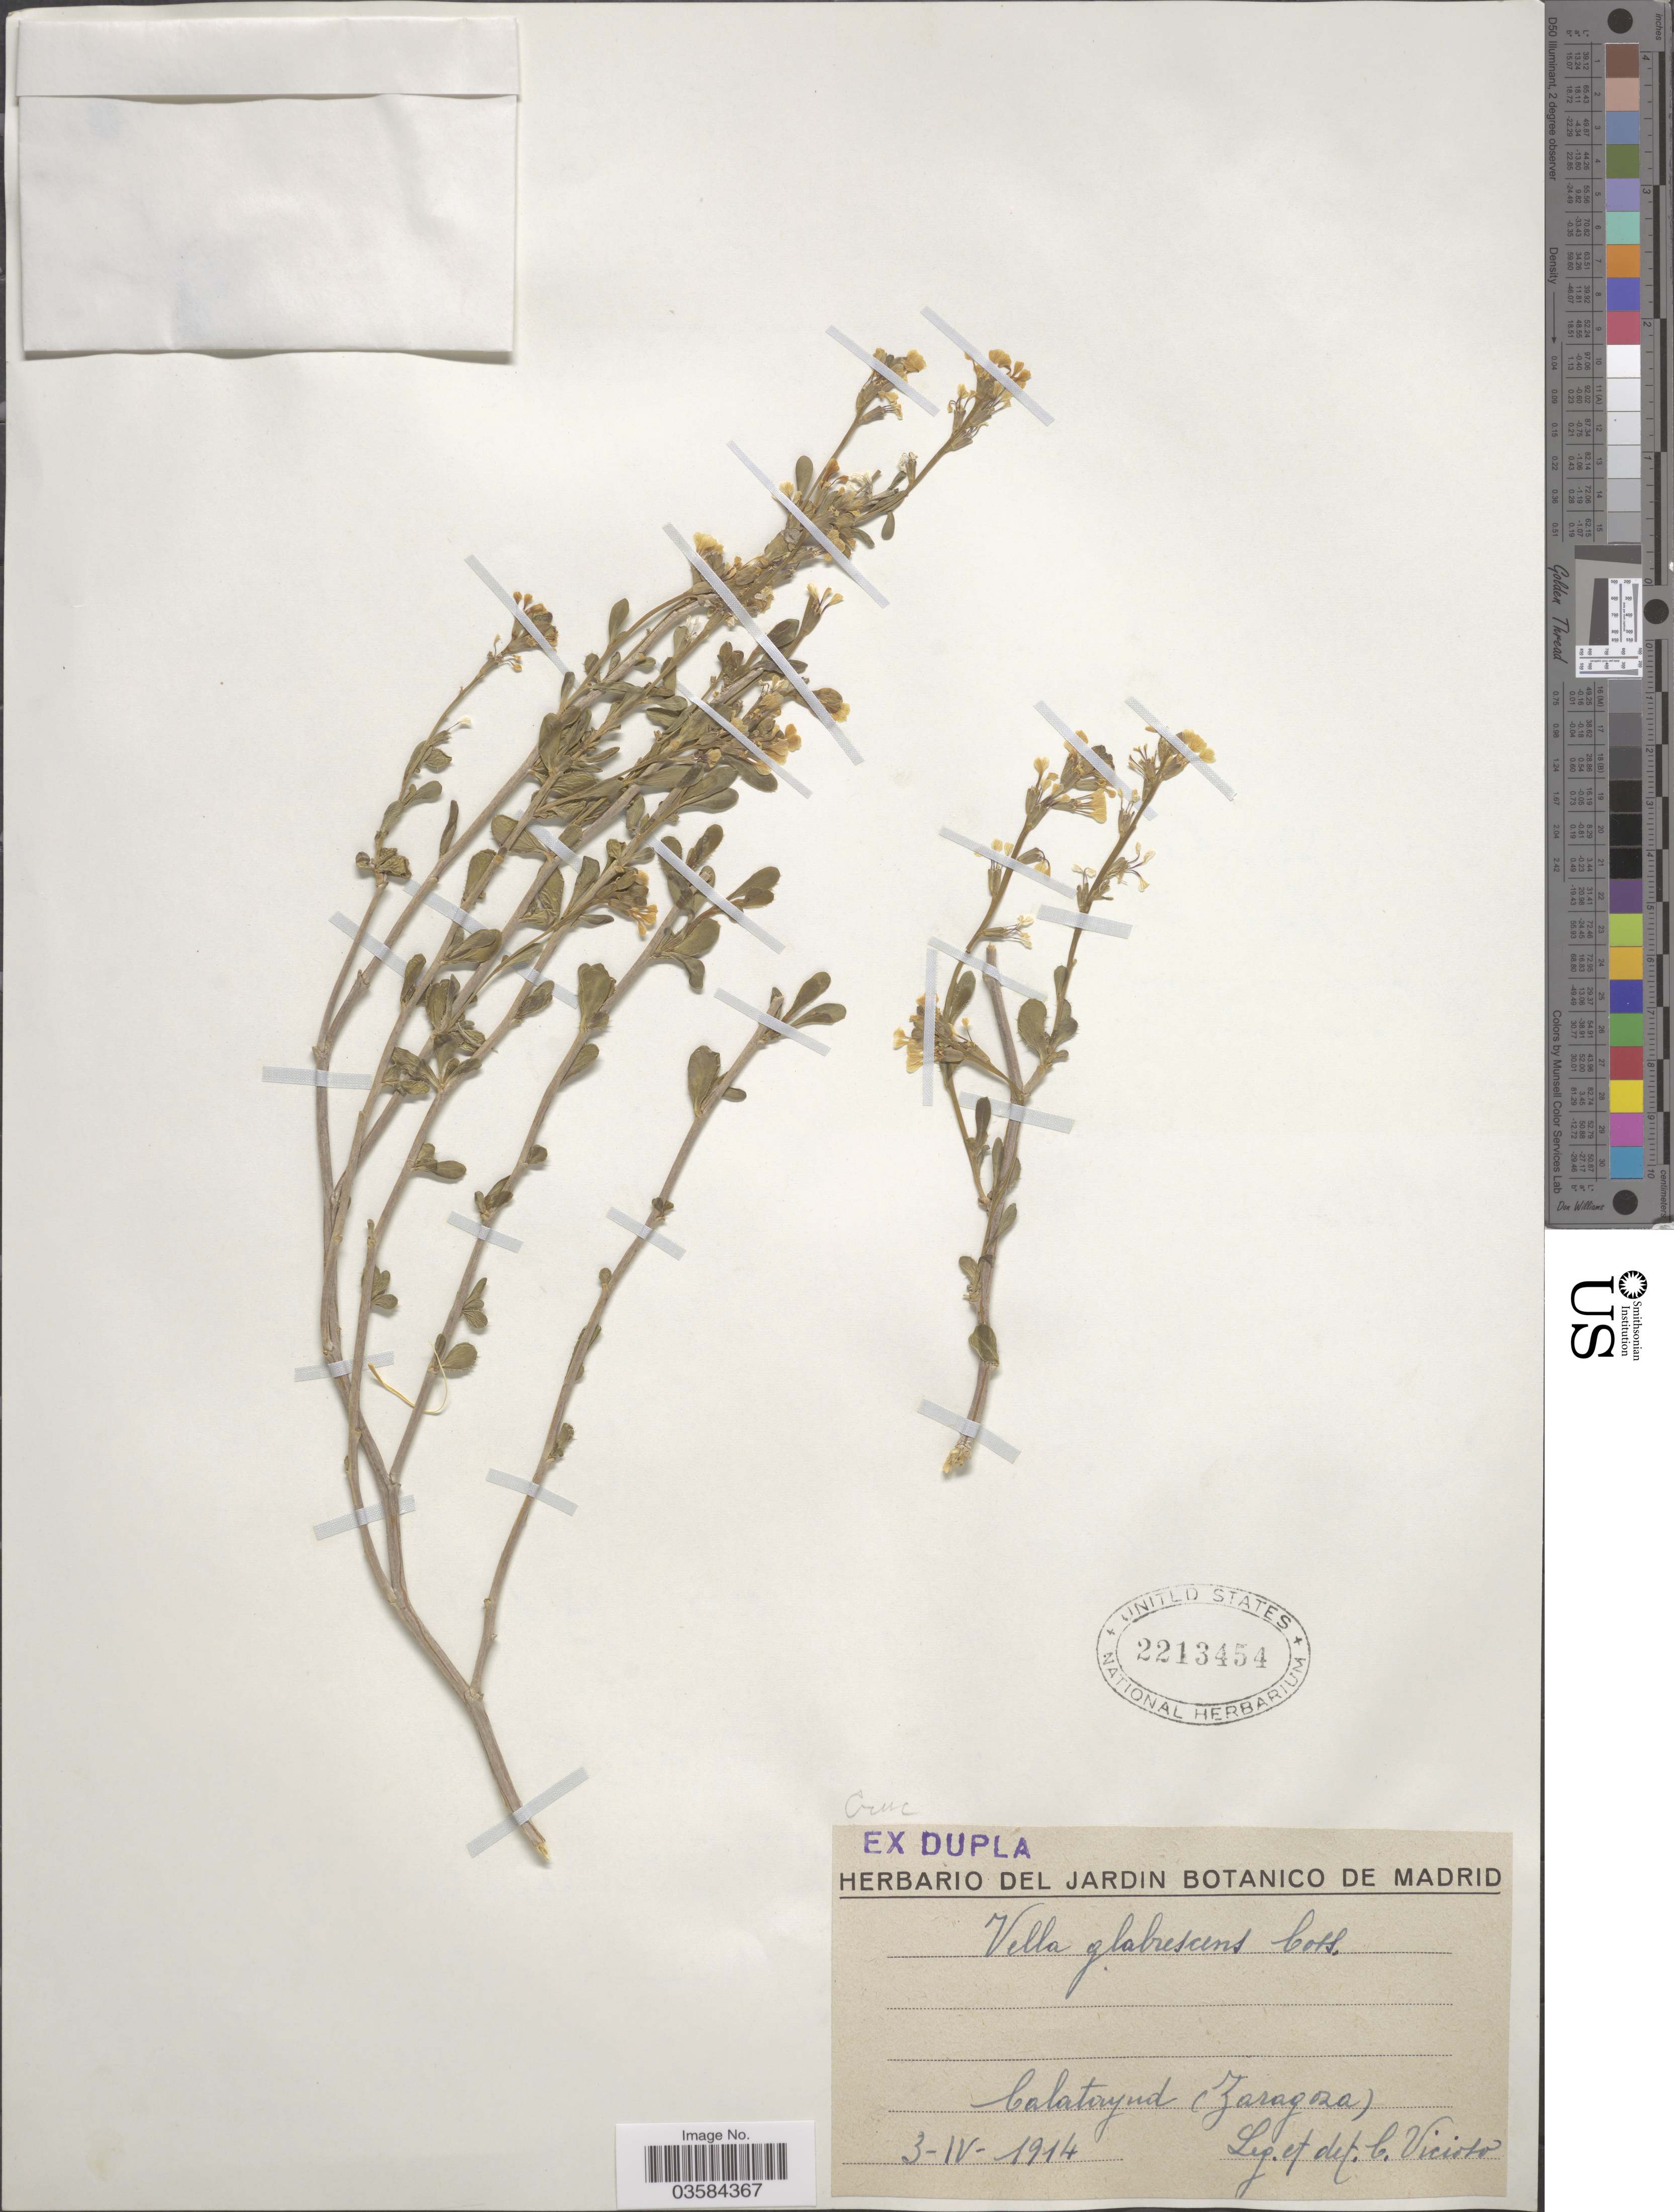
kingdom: Plantae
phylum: Tracheophyta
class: Magnoliopsida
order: Brassicales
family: Brassicaceae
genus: Vella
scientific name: Vella glabrescens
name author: Coss.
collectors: C. Vicioso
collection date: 1914-04-03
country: Spain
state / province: Madrid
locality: Calatayud (Zaragoza).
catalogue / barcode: US 2213454